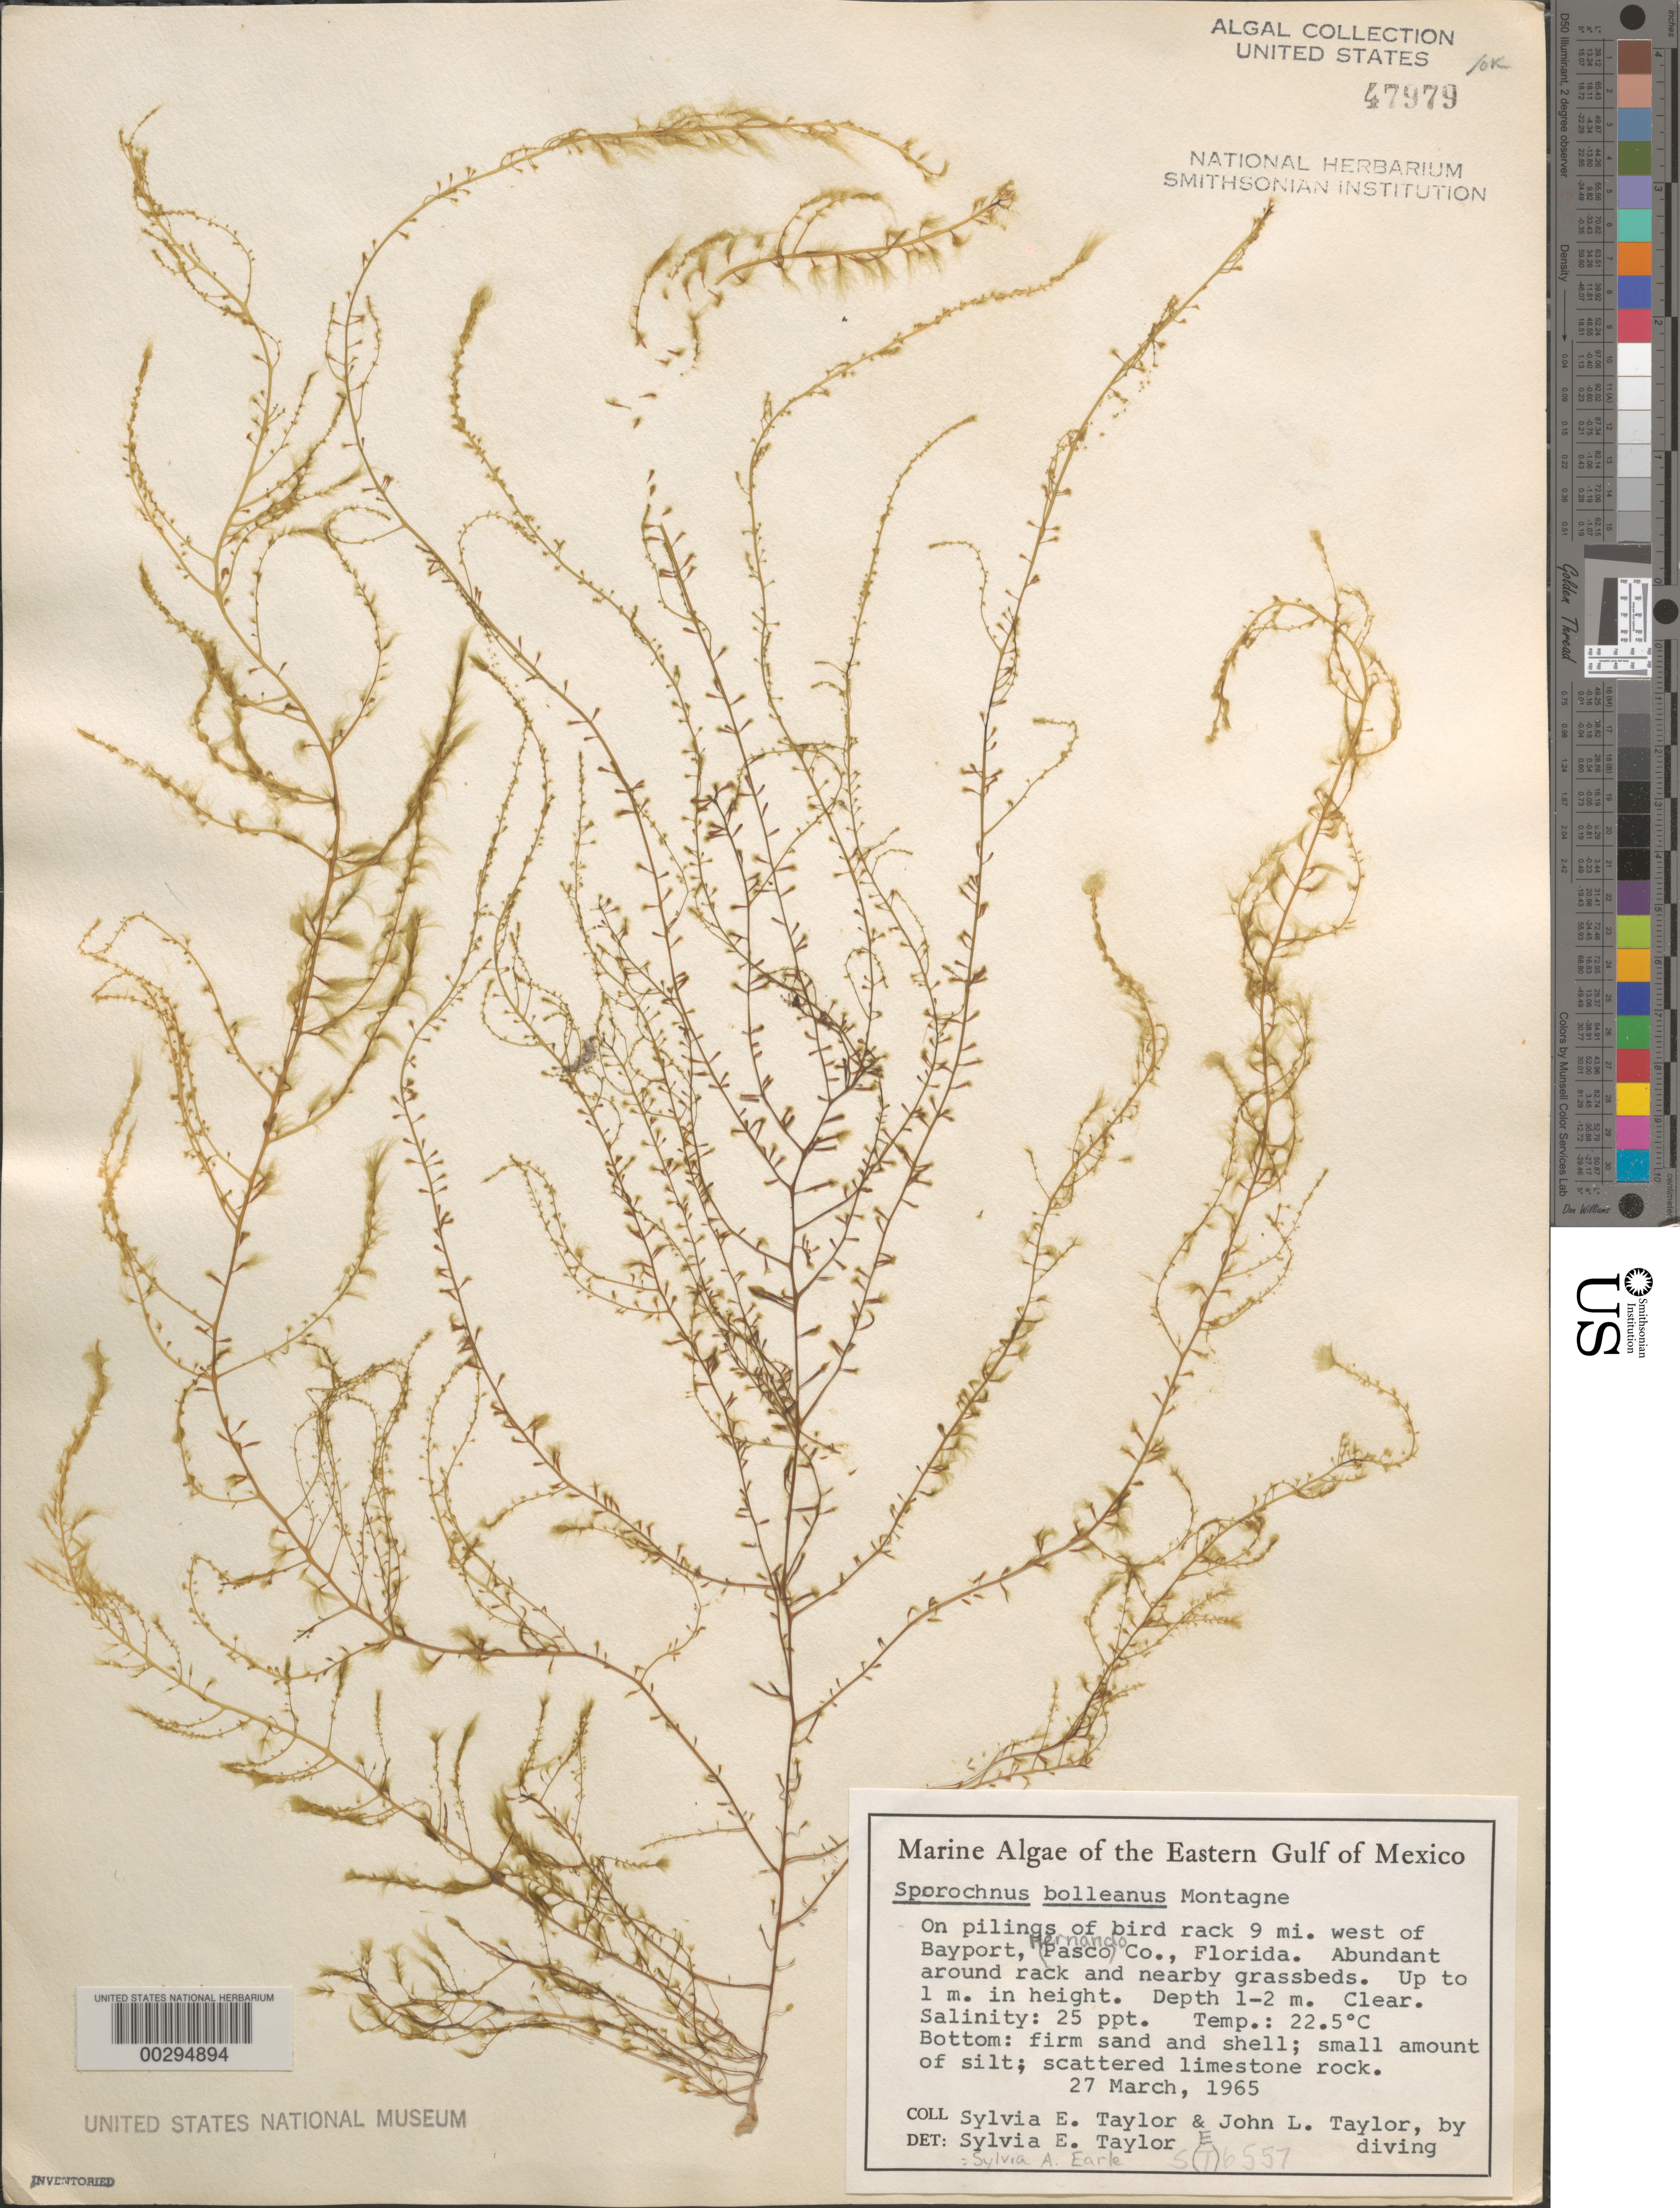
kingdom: Chromista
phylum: Ochrophyta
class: Phaeophyceae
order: Sporochnales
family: Sporochnaceae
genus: Sporochnus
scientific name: Sporochnus bolleanus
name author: Mont.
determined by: Earle, S. A.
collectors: S. A. Earle & J. L. Taylor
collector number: SE 6557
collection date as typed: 27 Mar 1965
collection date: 1965-03-27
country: United States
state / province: Florida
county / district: Hernando County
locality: Bird rack 9 miles west of Bayport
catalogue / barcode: US 47979